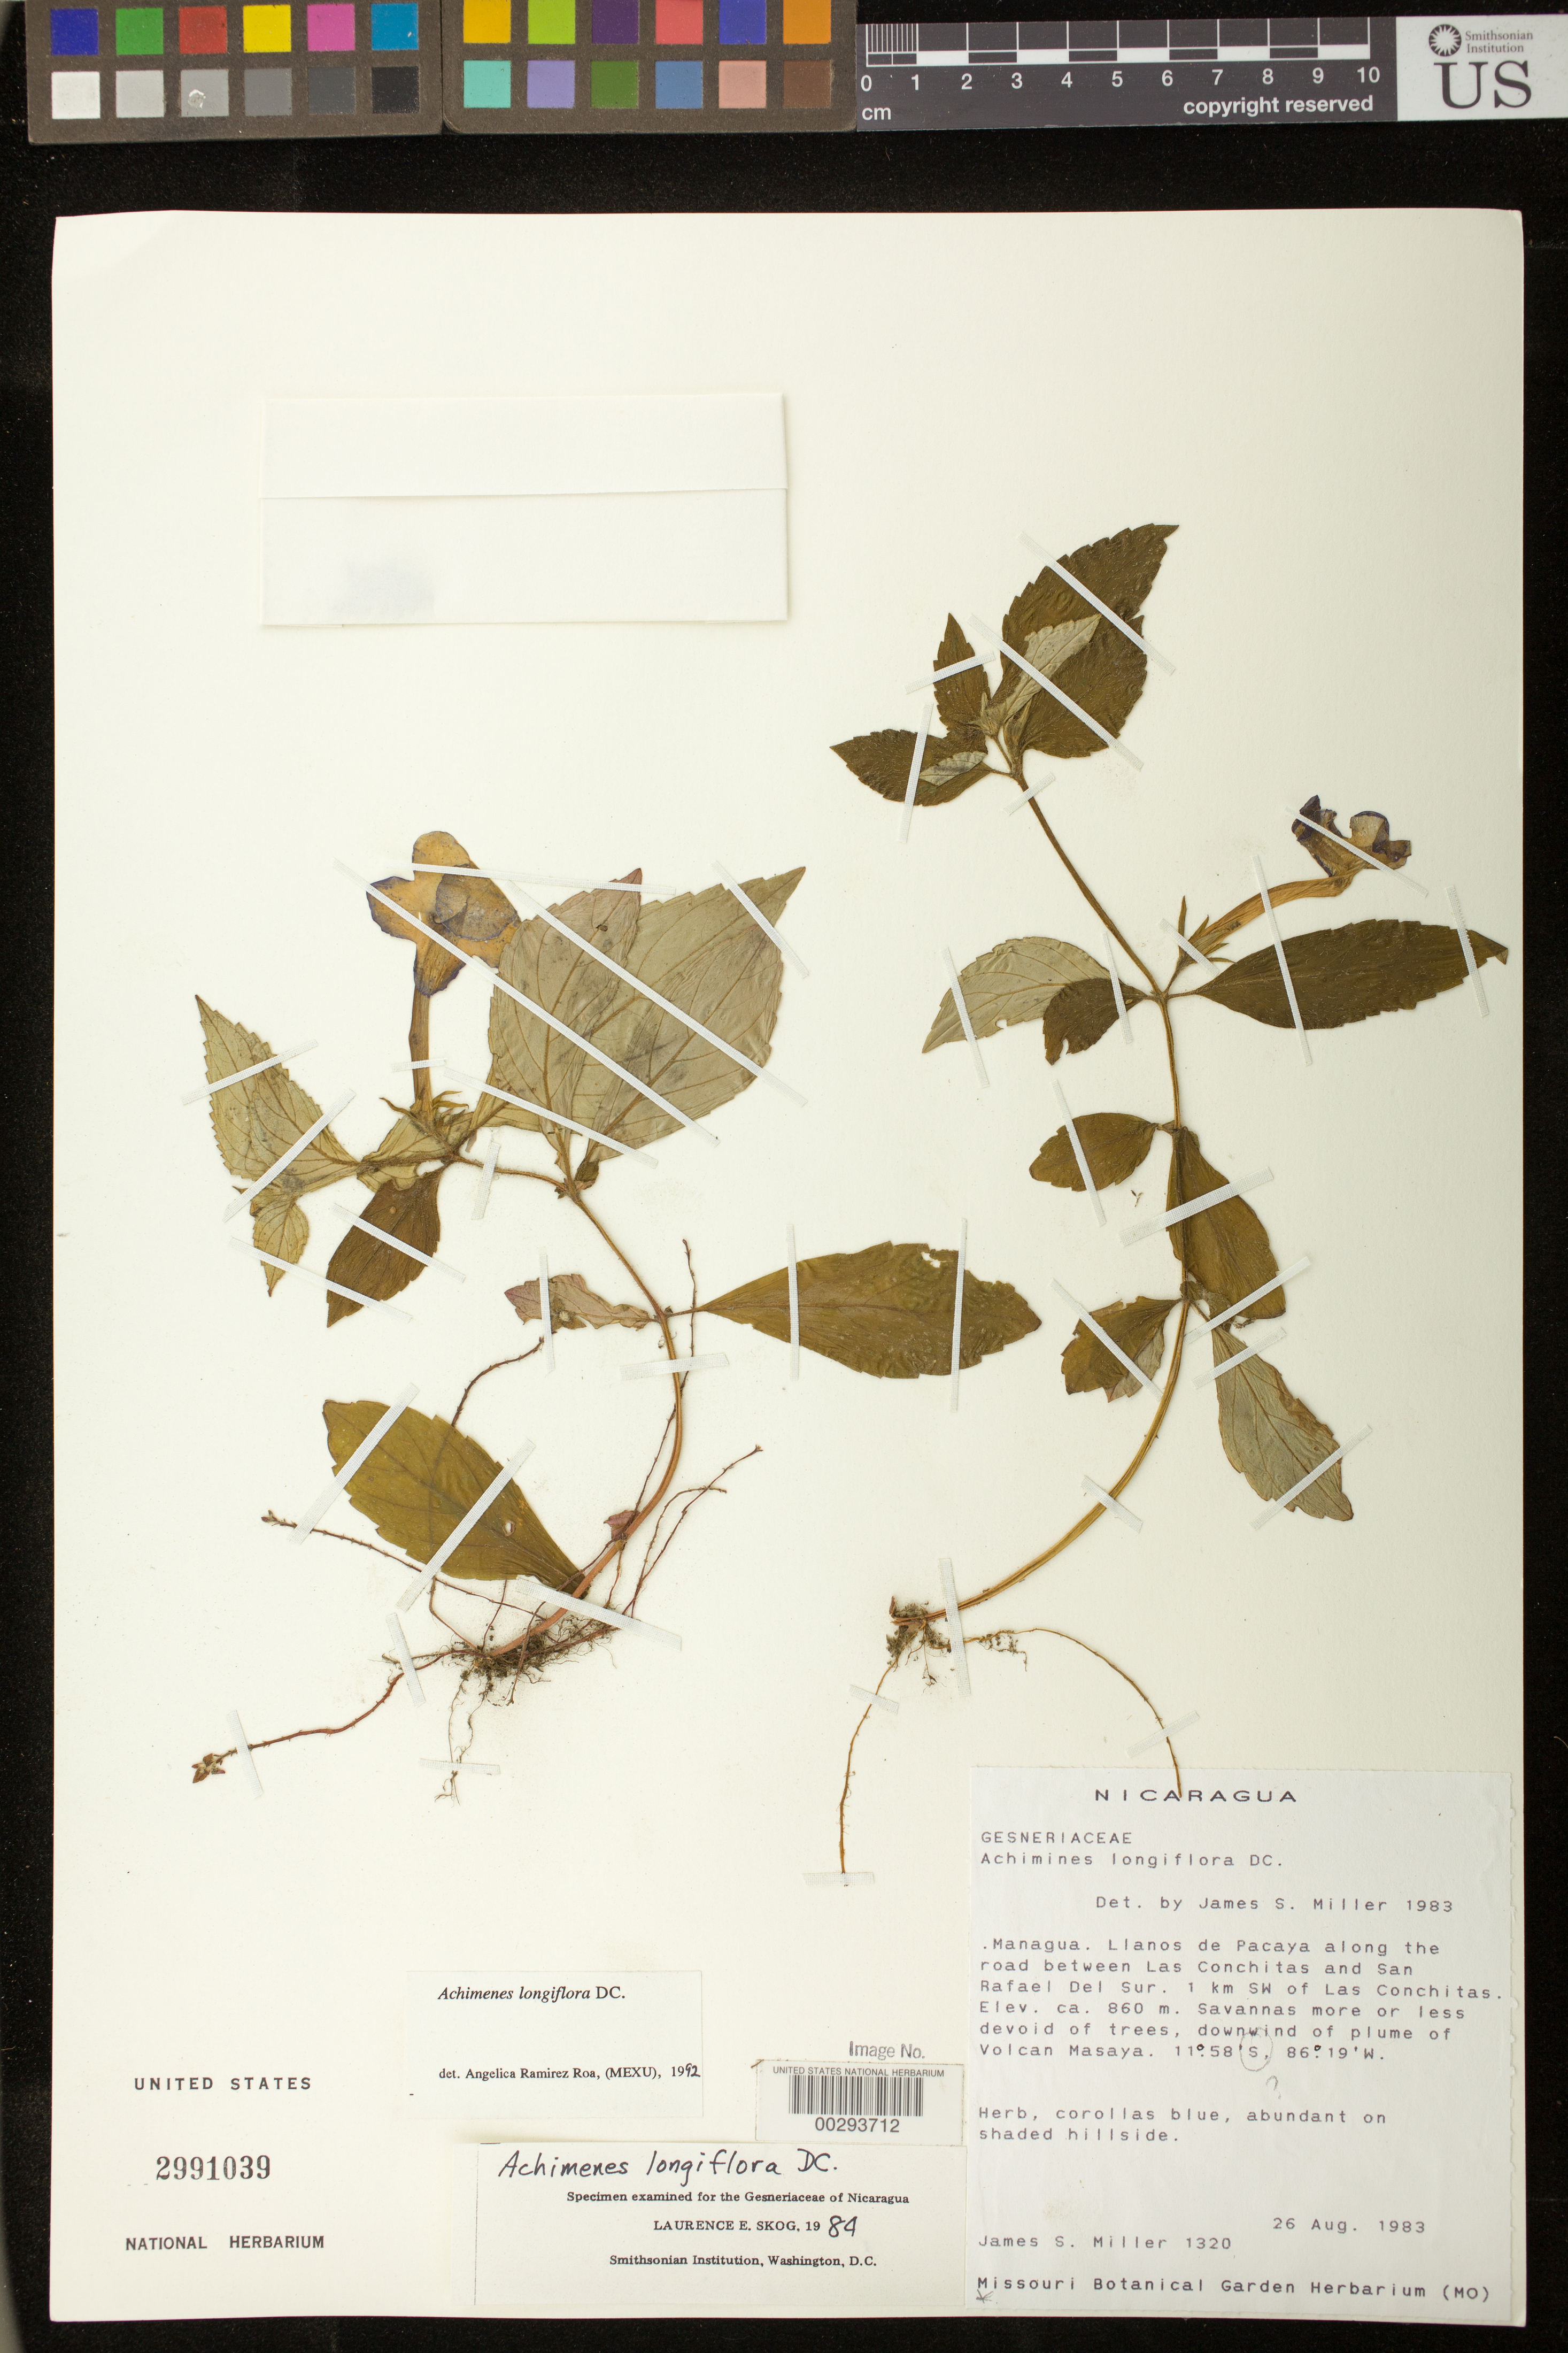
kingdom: Plantae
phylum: Tracheophyta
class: Magnoliopsida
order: Lamiales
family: Gesneriaceae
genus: Achimenes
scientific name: Achimenes longiflora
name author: DC.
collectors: J. S. Miller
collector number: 1320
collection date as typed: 26 Aug 1983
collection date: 1983-08-26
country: Nicaragua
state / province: Managua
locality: Llanos de Pacaya along the road between Las Conchitas and San Rafael del Sur, 1 km SW of Las Conchitas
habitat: Savannas more or less devoid of trees, ..., abundant on shaded hillside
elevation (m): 860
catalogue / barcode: US 2991039